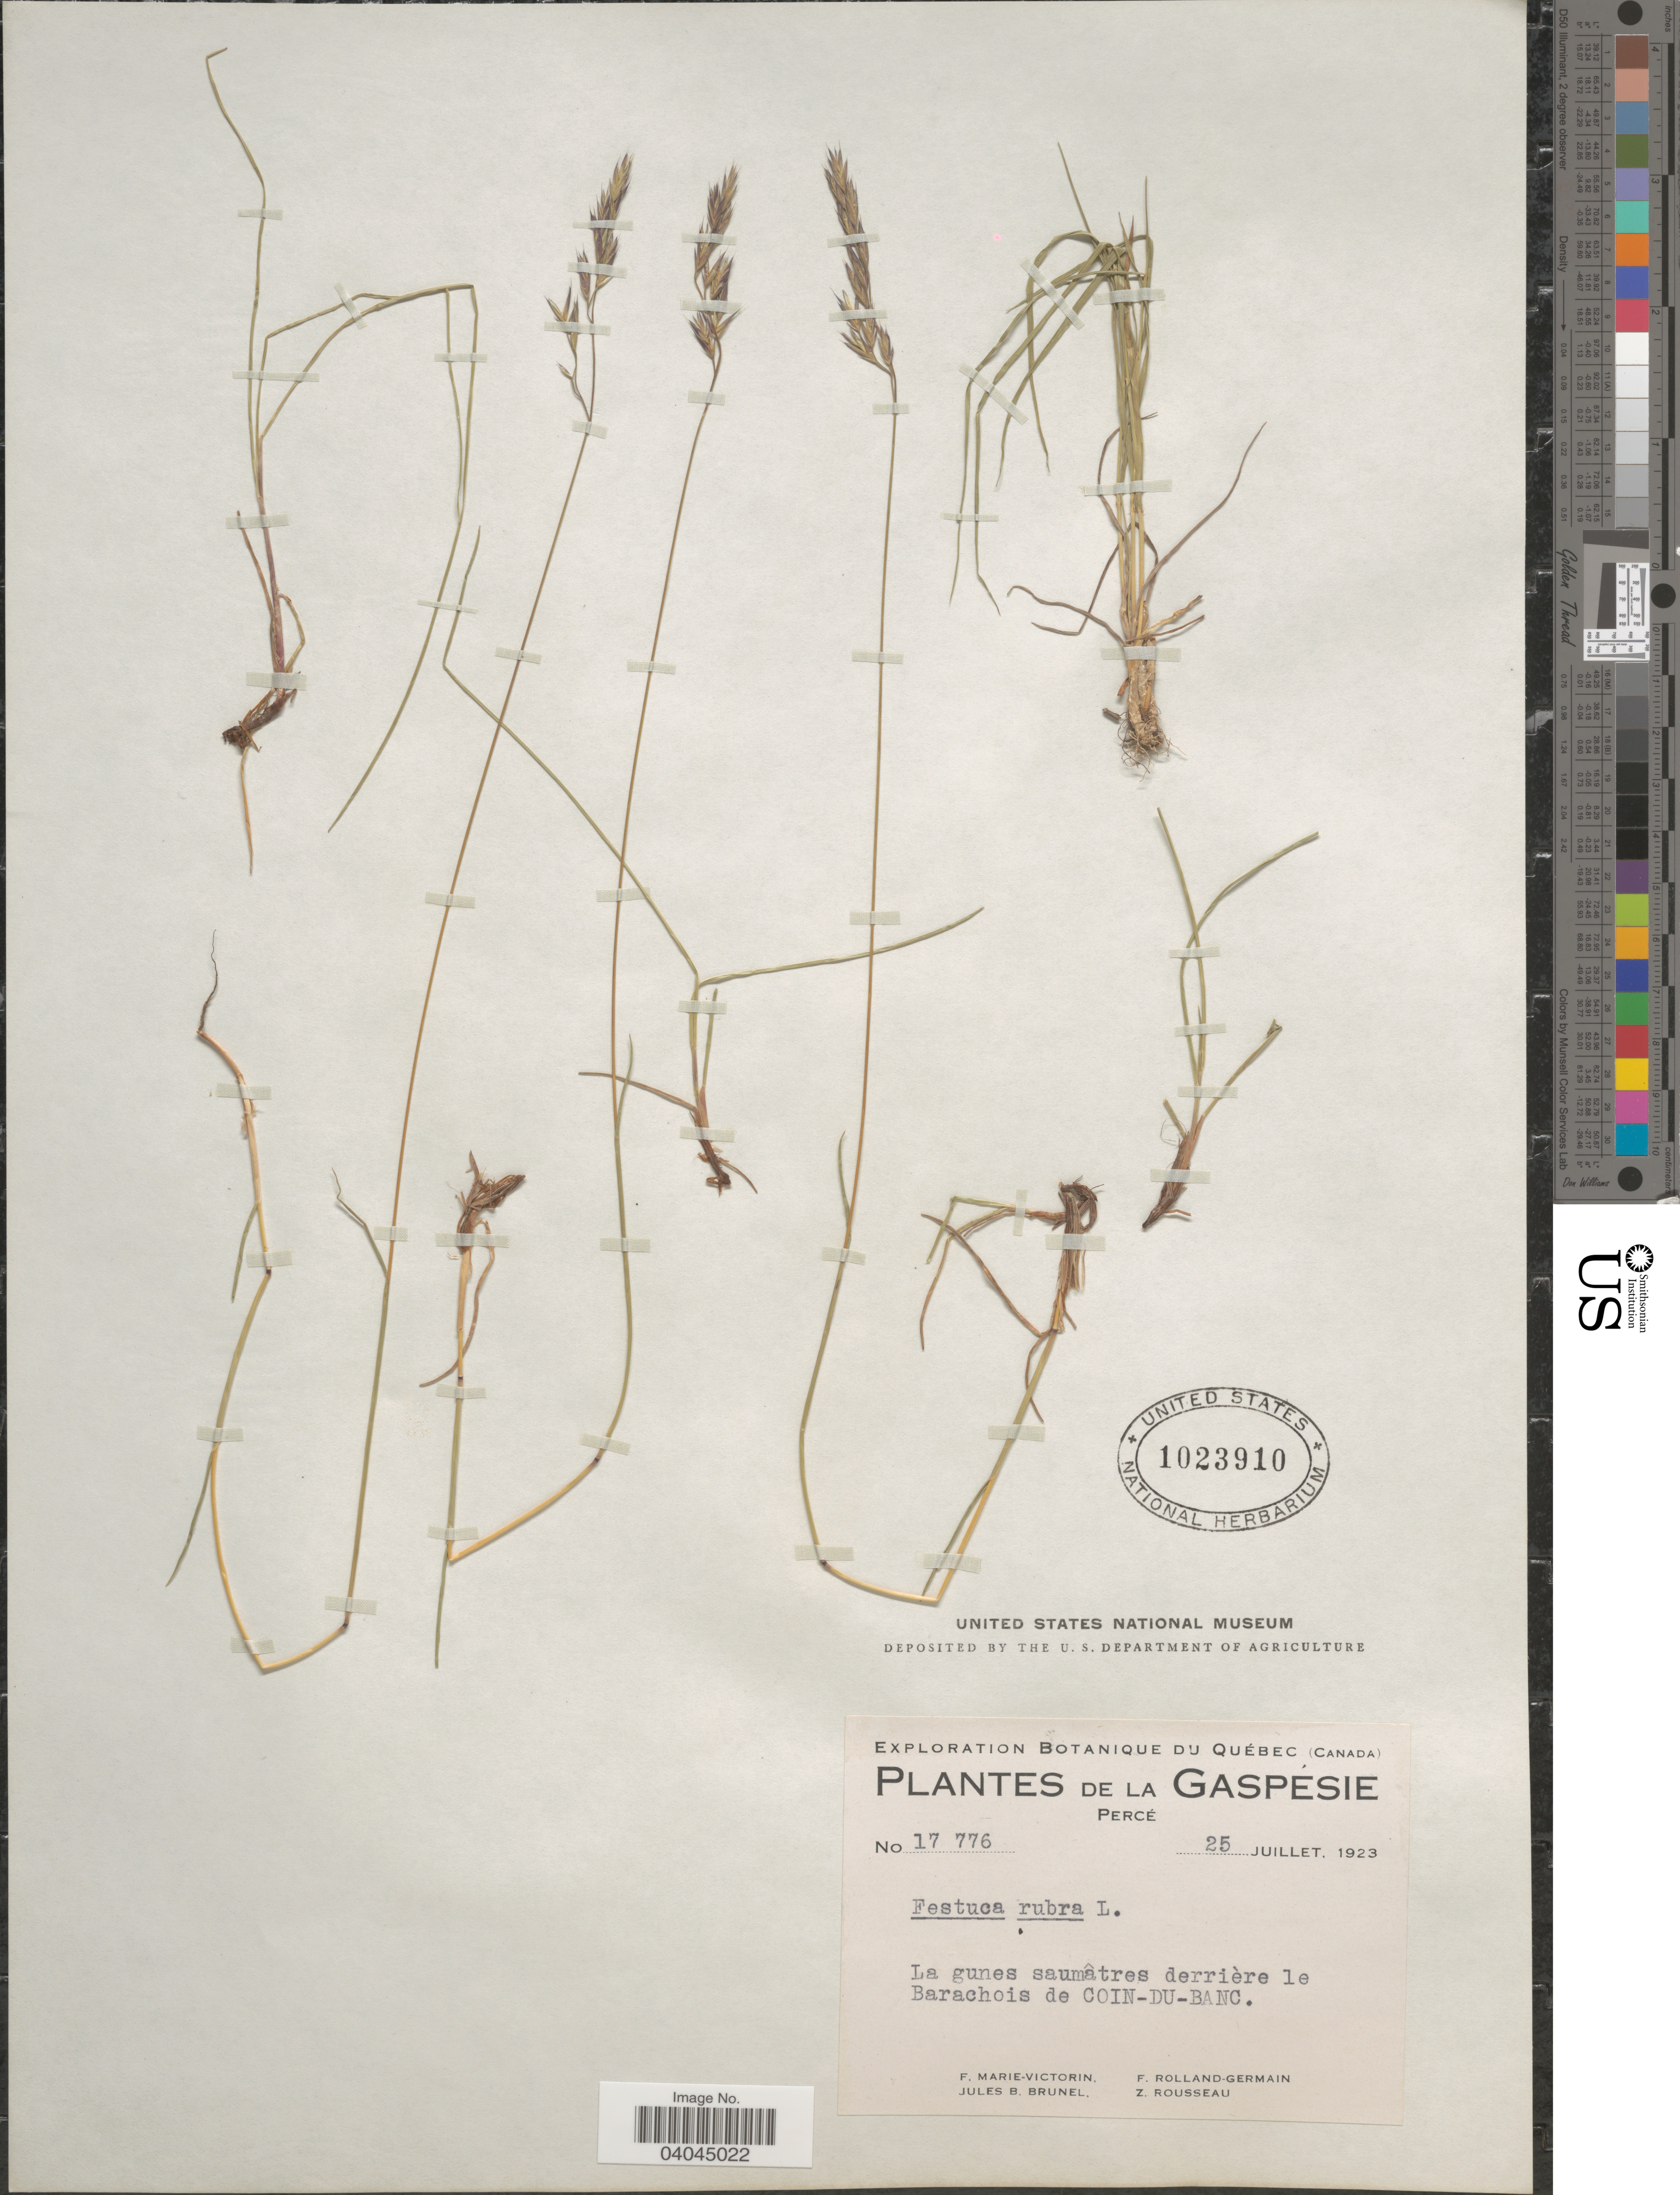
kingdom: Plantae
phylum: Tracheophyta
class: Liliopsida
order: Poales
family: Poaceae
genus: Festuca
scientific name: Festuca rubra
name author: L.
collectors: F. Marie-Victorin, Rolland-Germain, J. Brunel & Z. Rousseau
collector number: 17776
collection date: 1923-07-25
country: Canada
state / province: Quebec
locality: La Gaspésie. Percé. La gunes saumâtres derrière le Barachois de Coin-Du-Banc.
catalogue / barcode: US 1023910